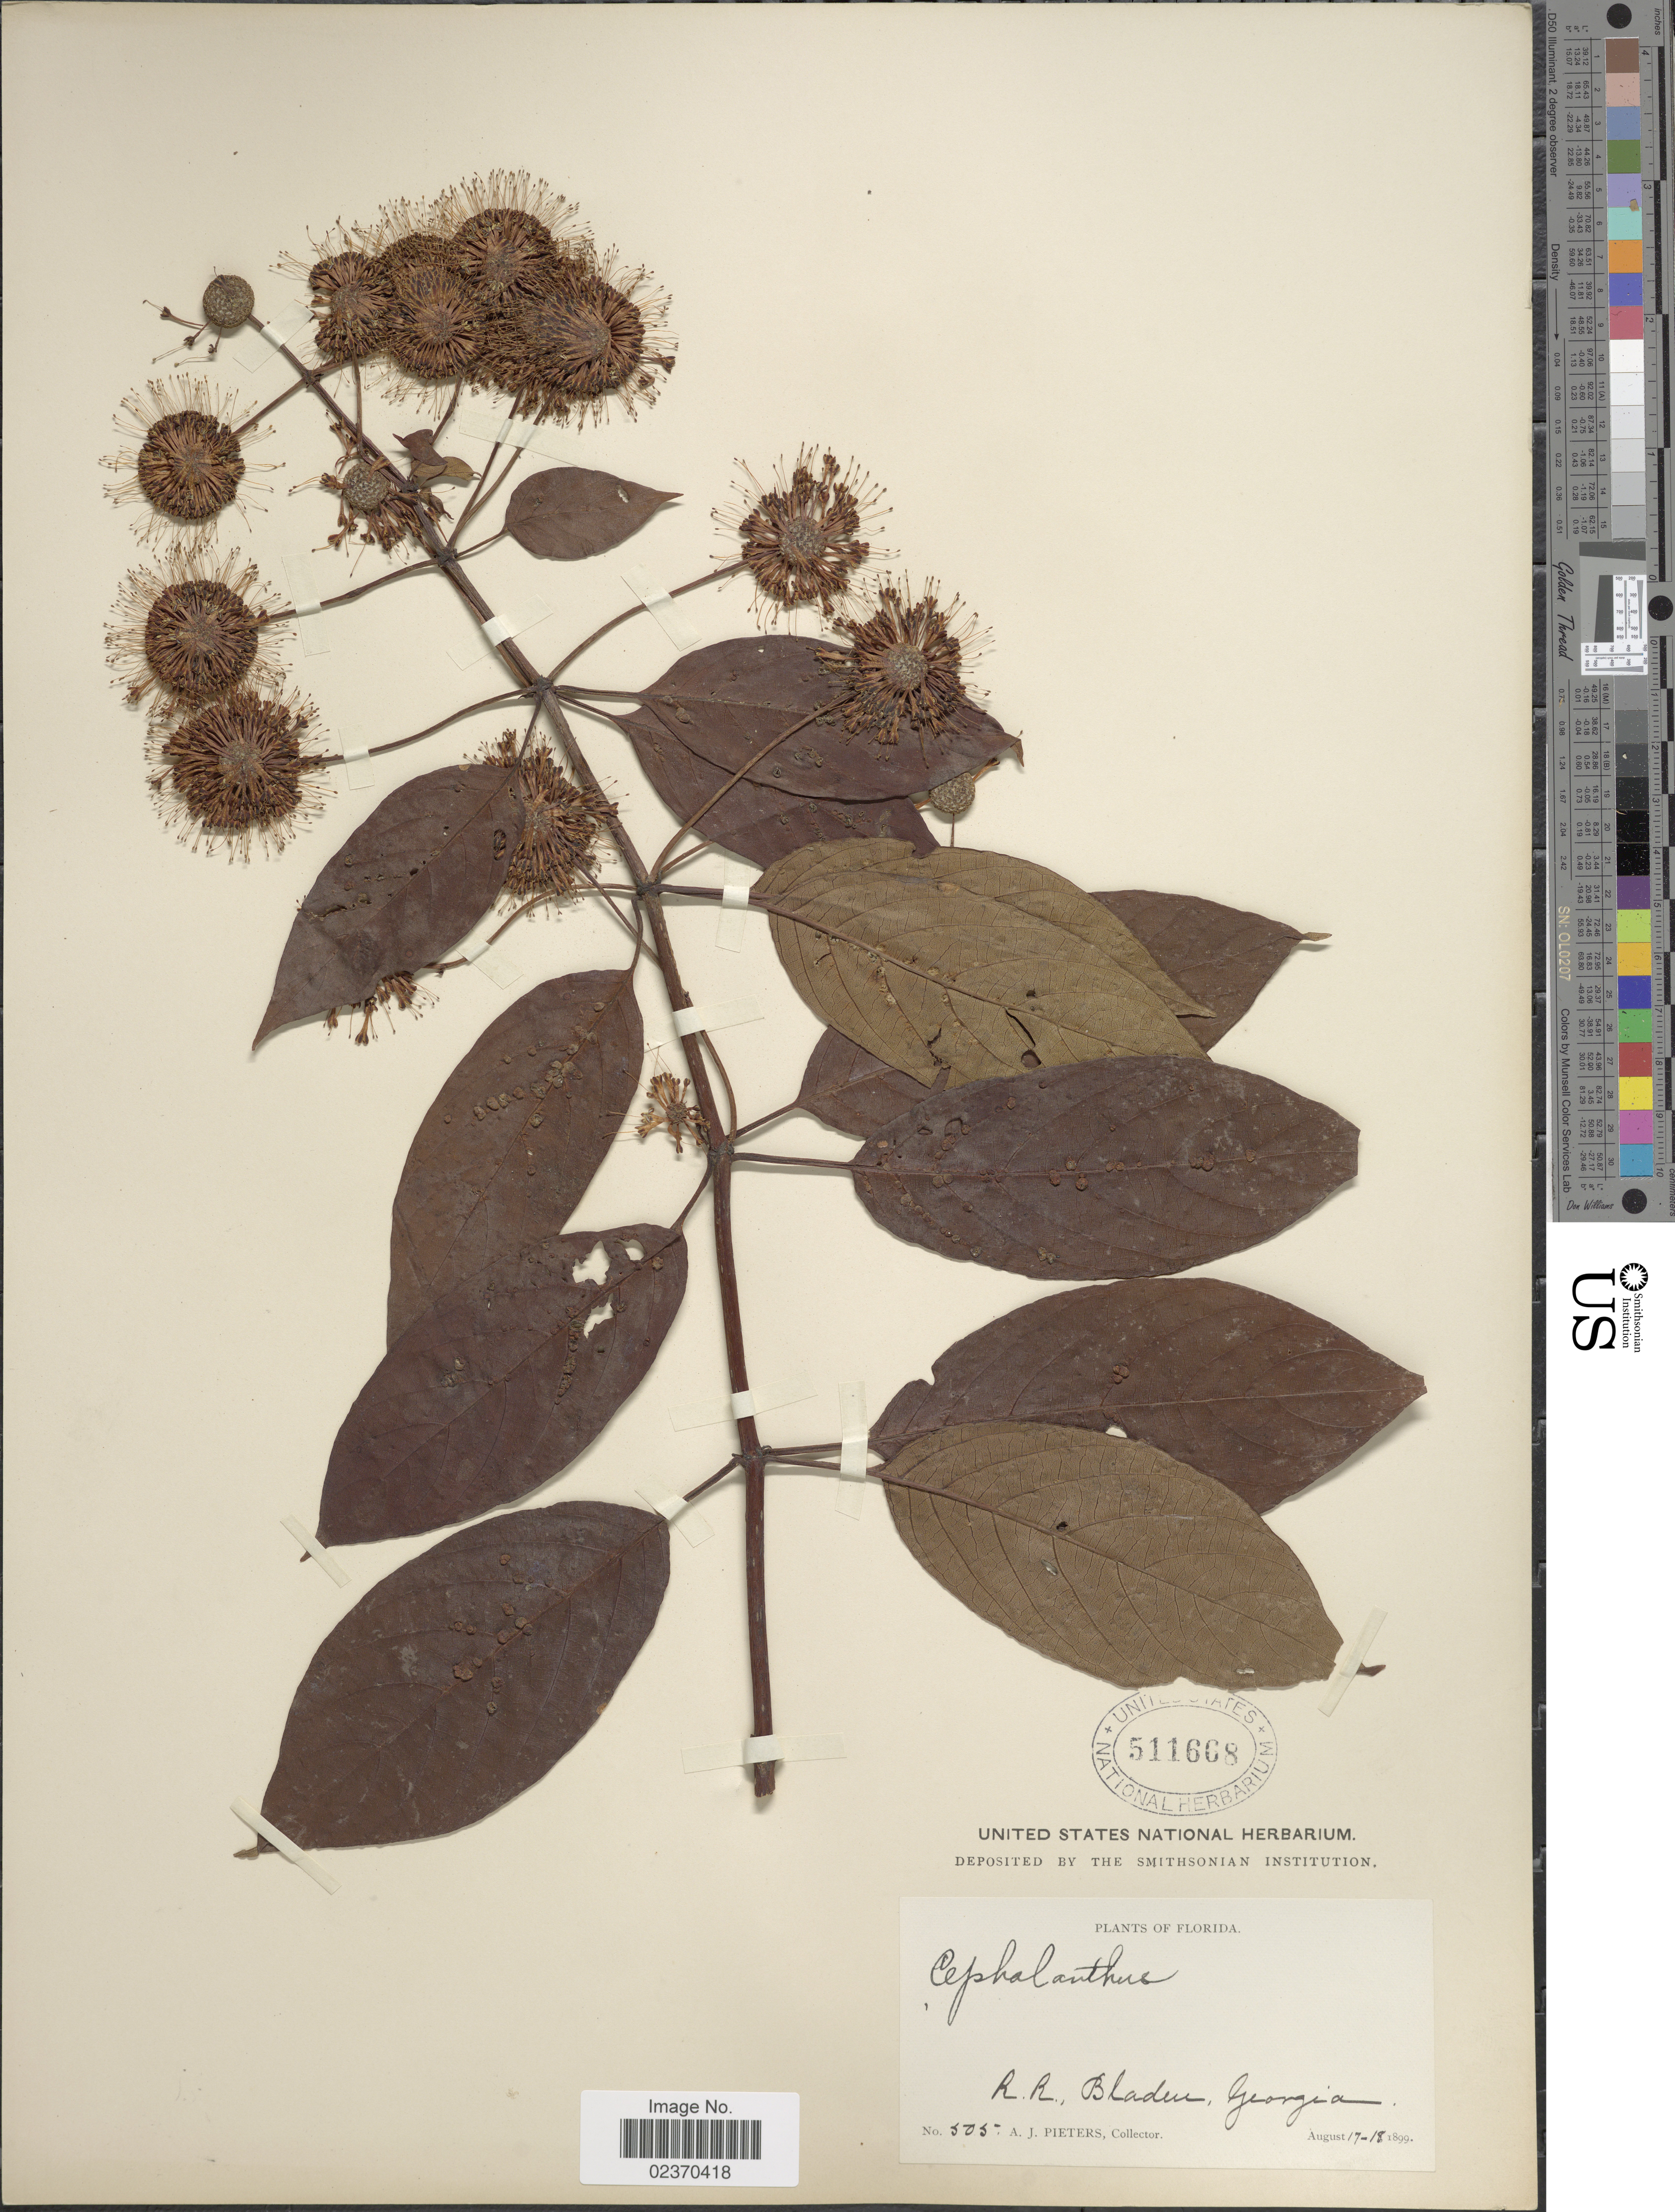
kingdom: Plantae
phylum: Tracheophyta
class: Magnoliopsida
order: Gentianales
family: Rubiaceae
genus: Cephalanthus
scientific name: Cephalanthus occidentalis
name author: L.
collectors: A. Pieters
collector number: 505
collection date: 1899-08-17/1899-08-18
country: United States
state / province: Georgia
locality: Florida. R. R., Bladen, Georgia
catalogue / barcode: US 511668